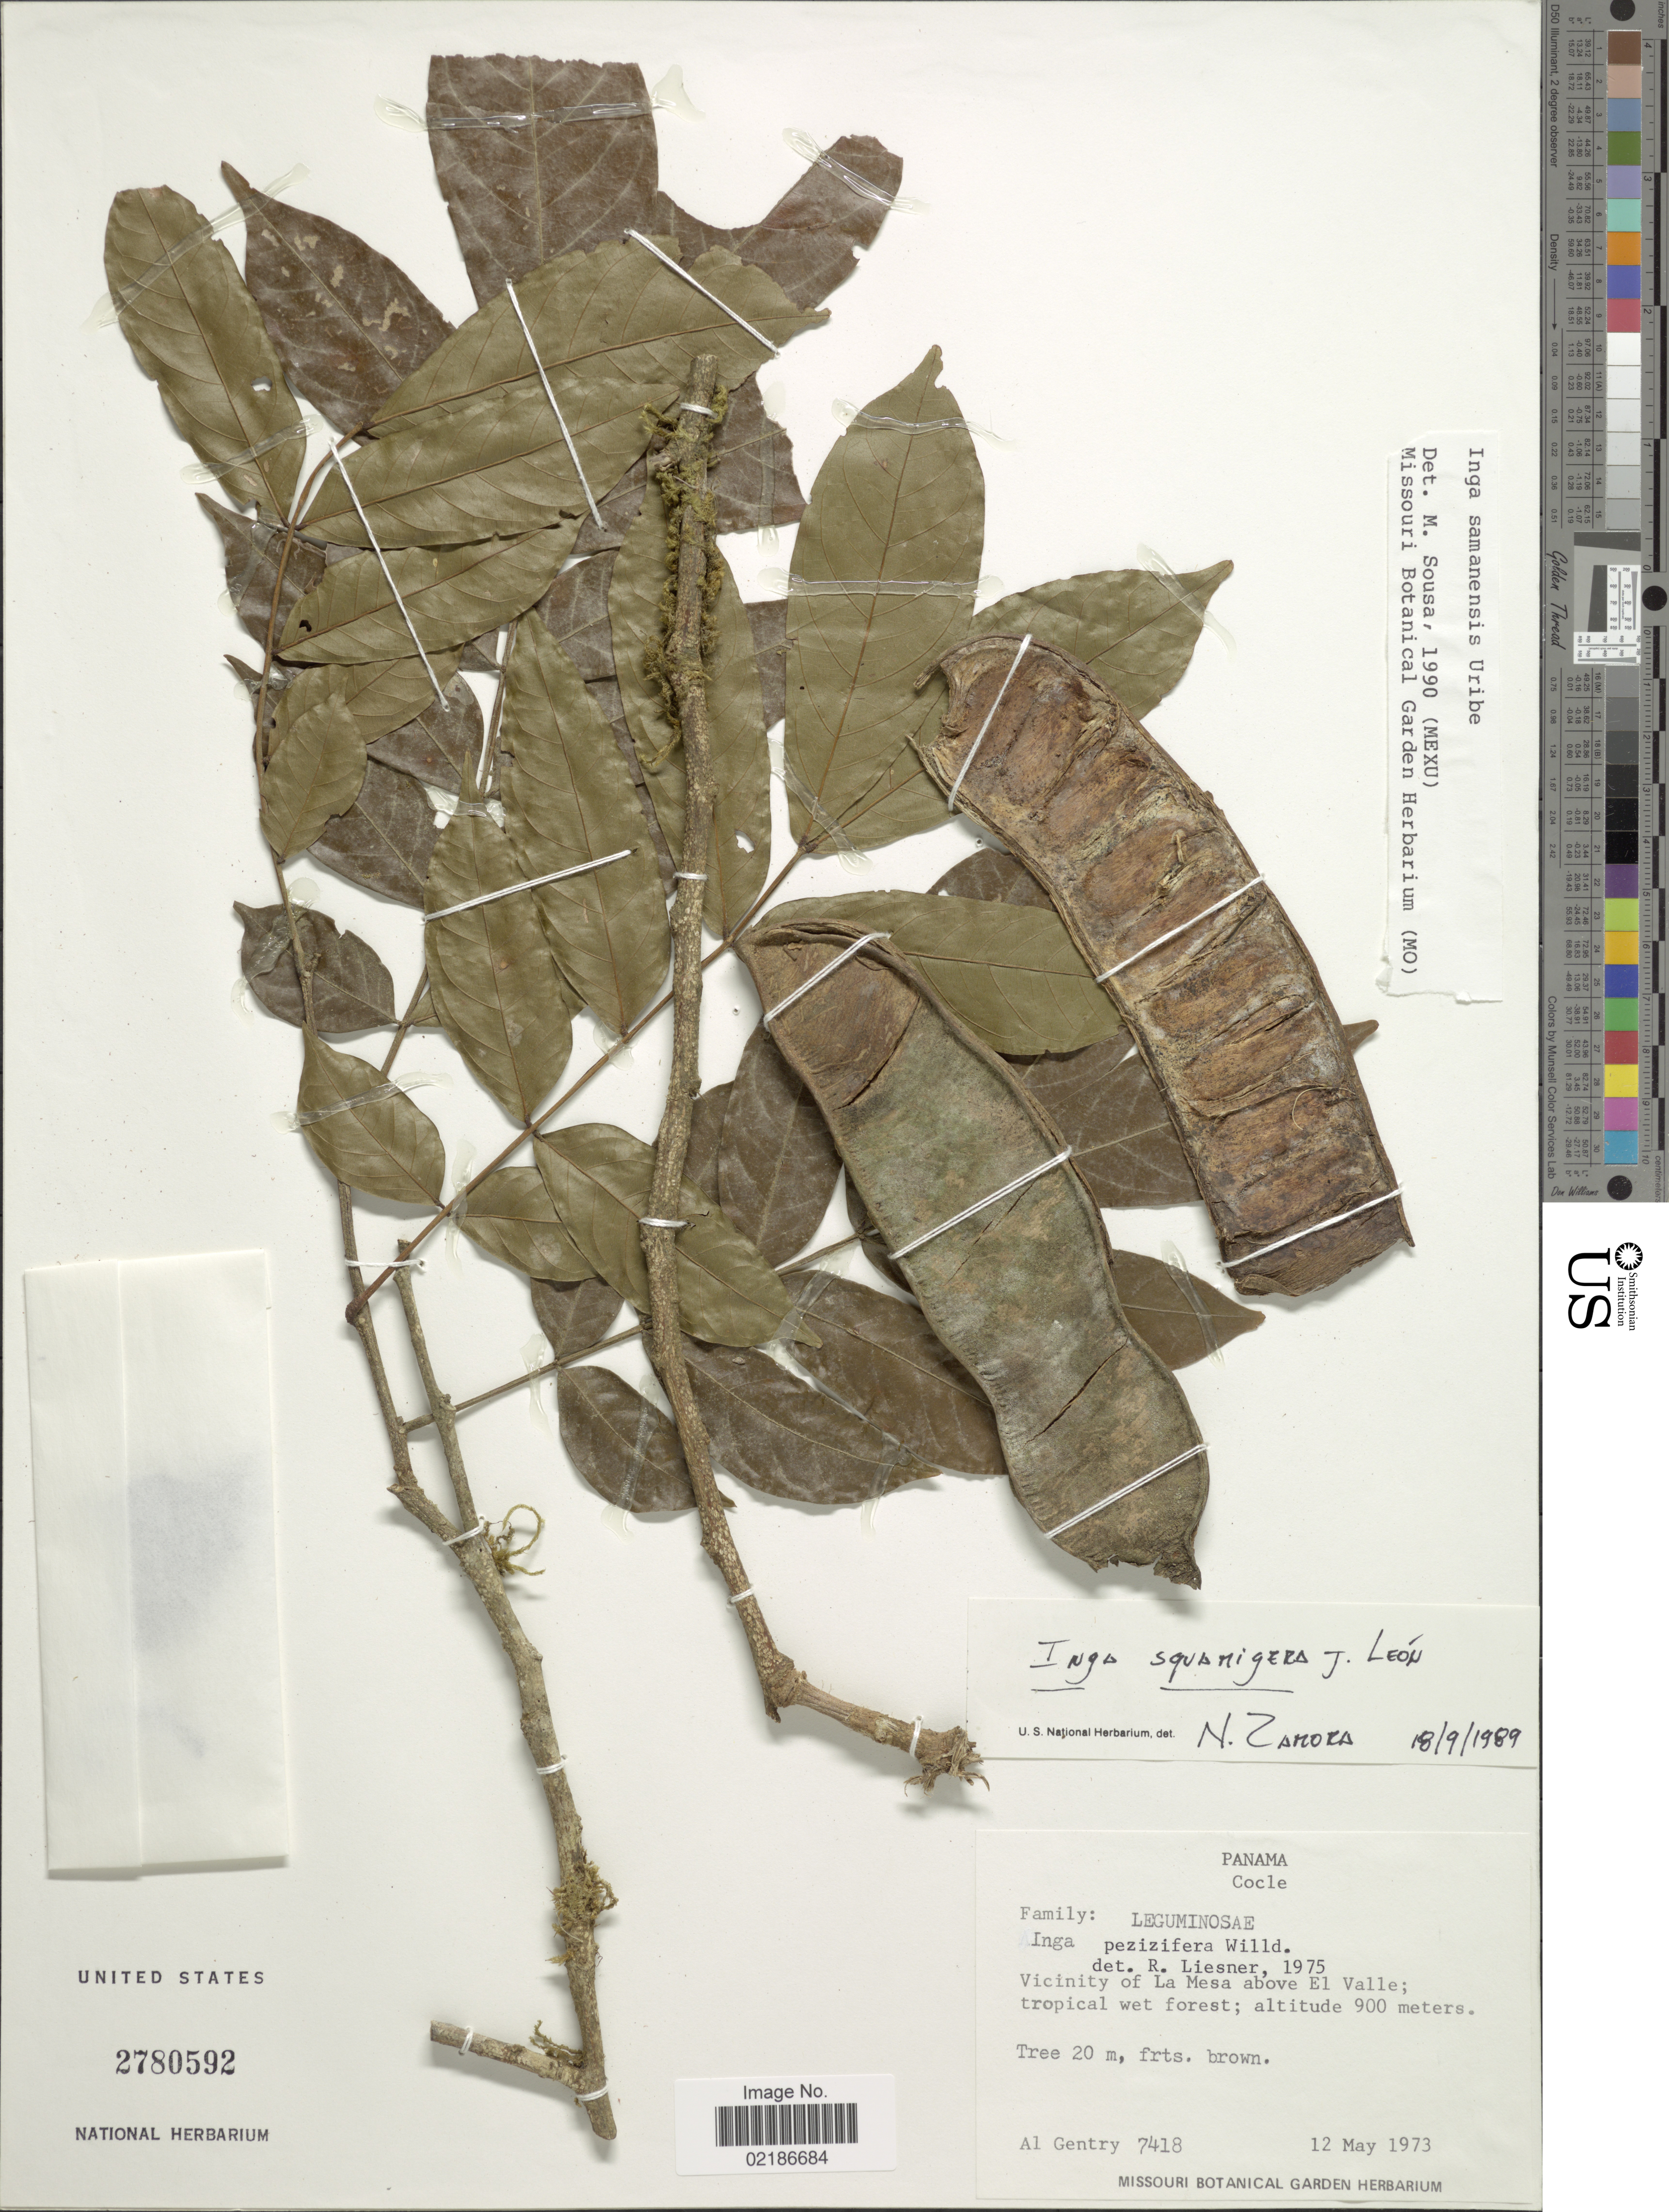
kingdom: Plantae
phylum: Tracheophyta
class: Magnoliopsida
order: Fabales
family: Fabaceae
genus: Inga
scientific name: Inga samanensis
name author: L. Uribe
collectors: A. H. Gentry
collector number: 7418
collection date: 1973-05-12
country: Panama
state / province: Coclé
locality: Vicinity of La Mesa above El Valle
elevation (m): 900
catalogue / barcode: US 2780592